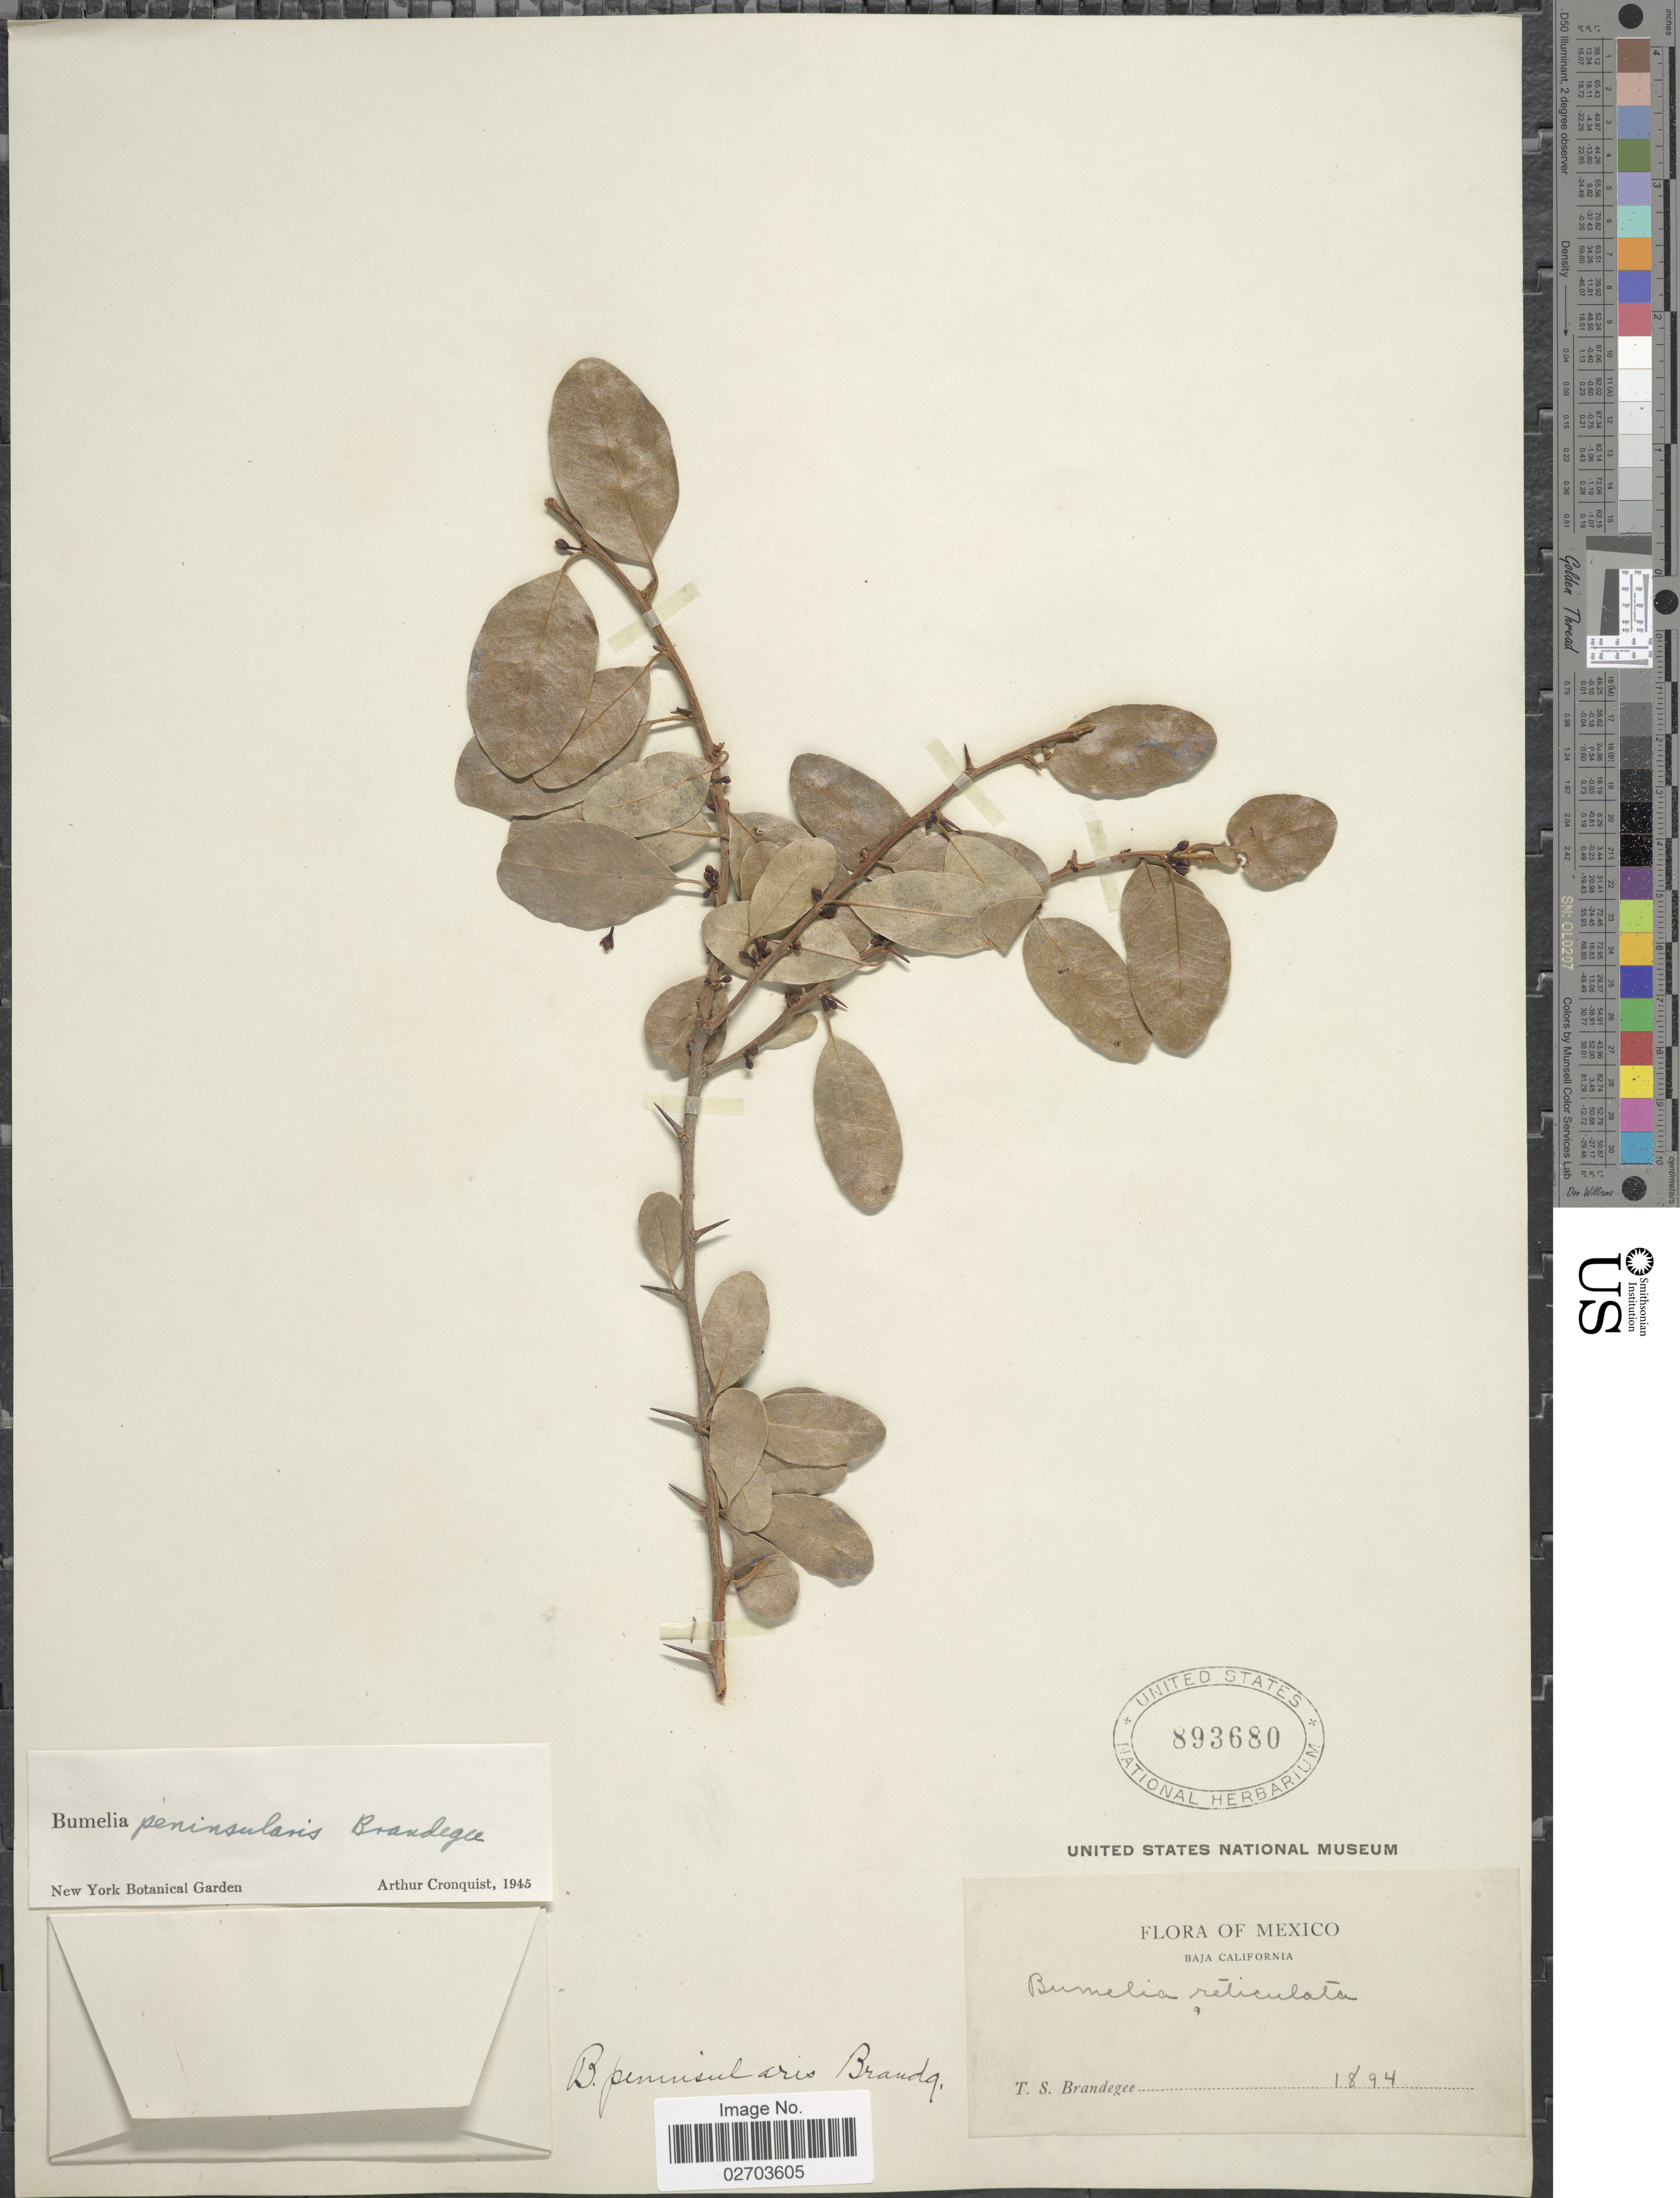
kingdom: Plantae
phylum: Tracheophyta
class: Magnoliopsida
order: Ericales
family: Sapotaceae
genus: Sideroxylon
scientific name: Sideroxylon peninsulare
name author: (Brandegee) T.D. Penn.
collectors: T. S. Brandegee (herbarium)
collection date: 1894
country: Mexico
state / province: Baja California Norte / Baja California Sur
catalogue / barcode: US 893680